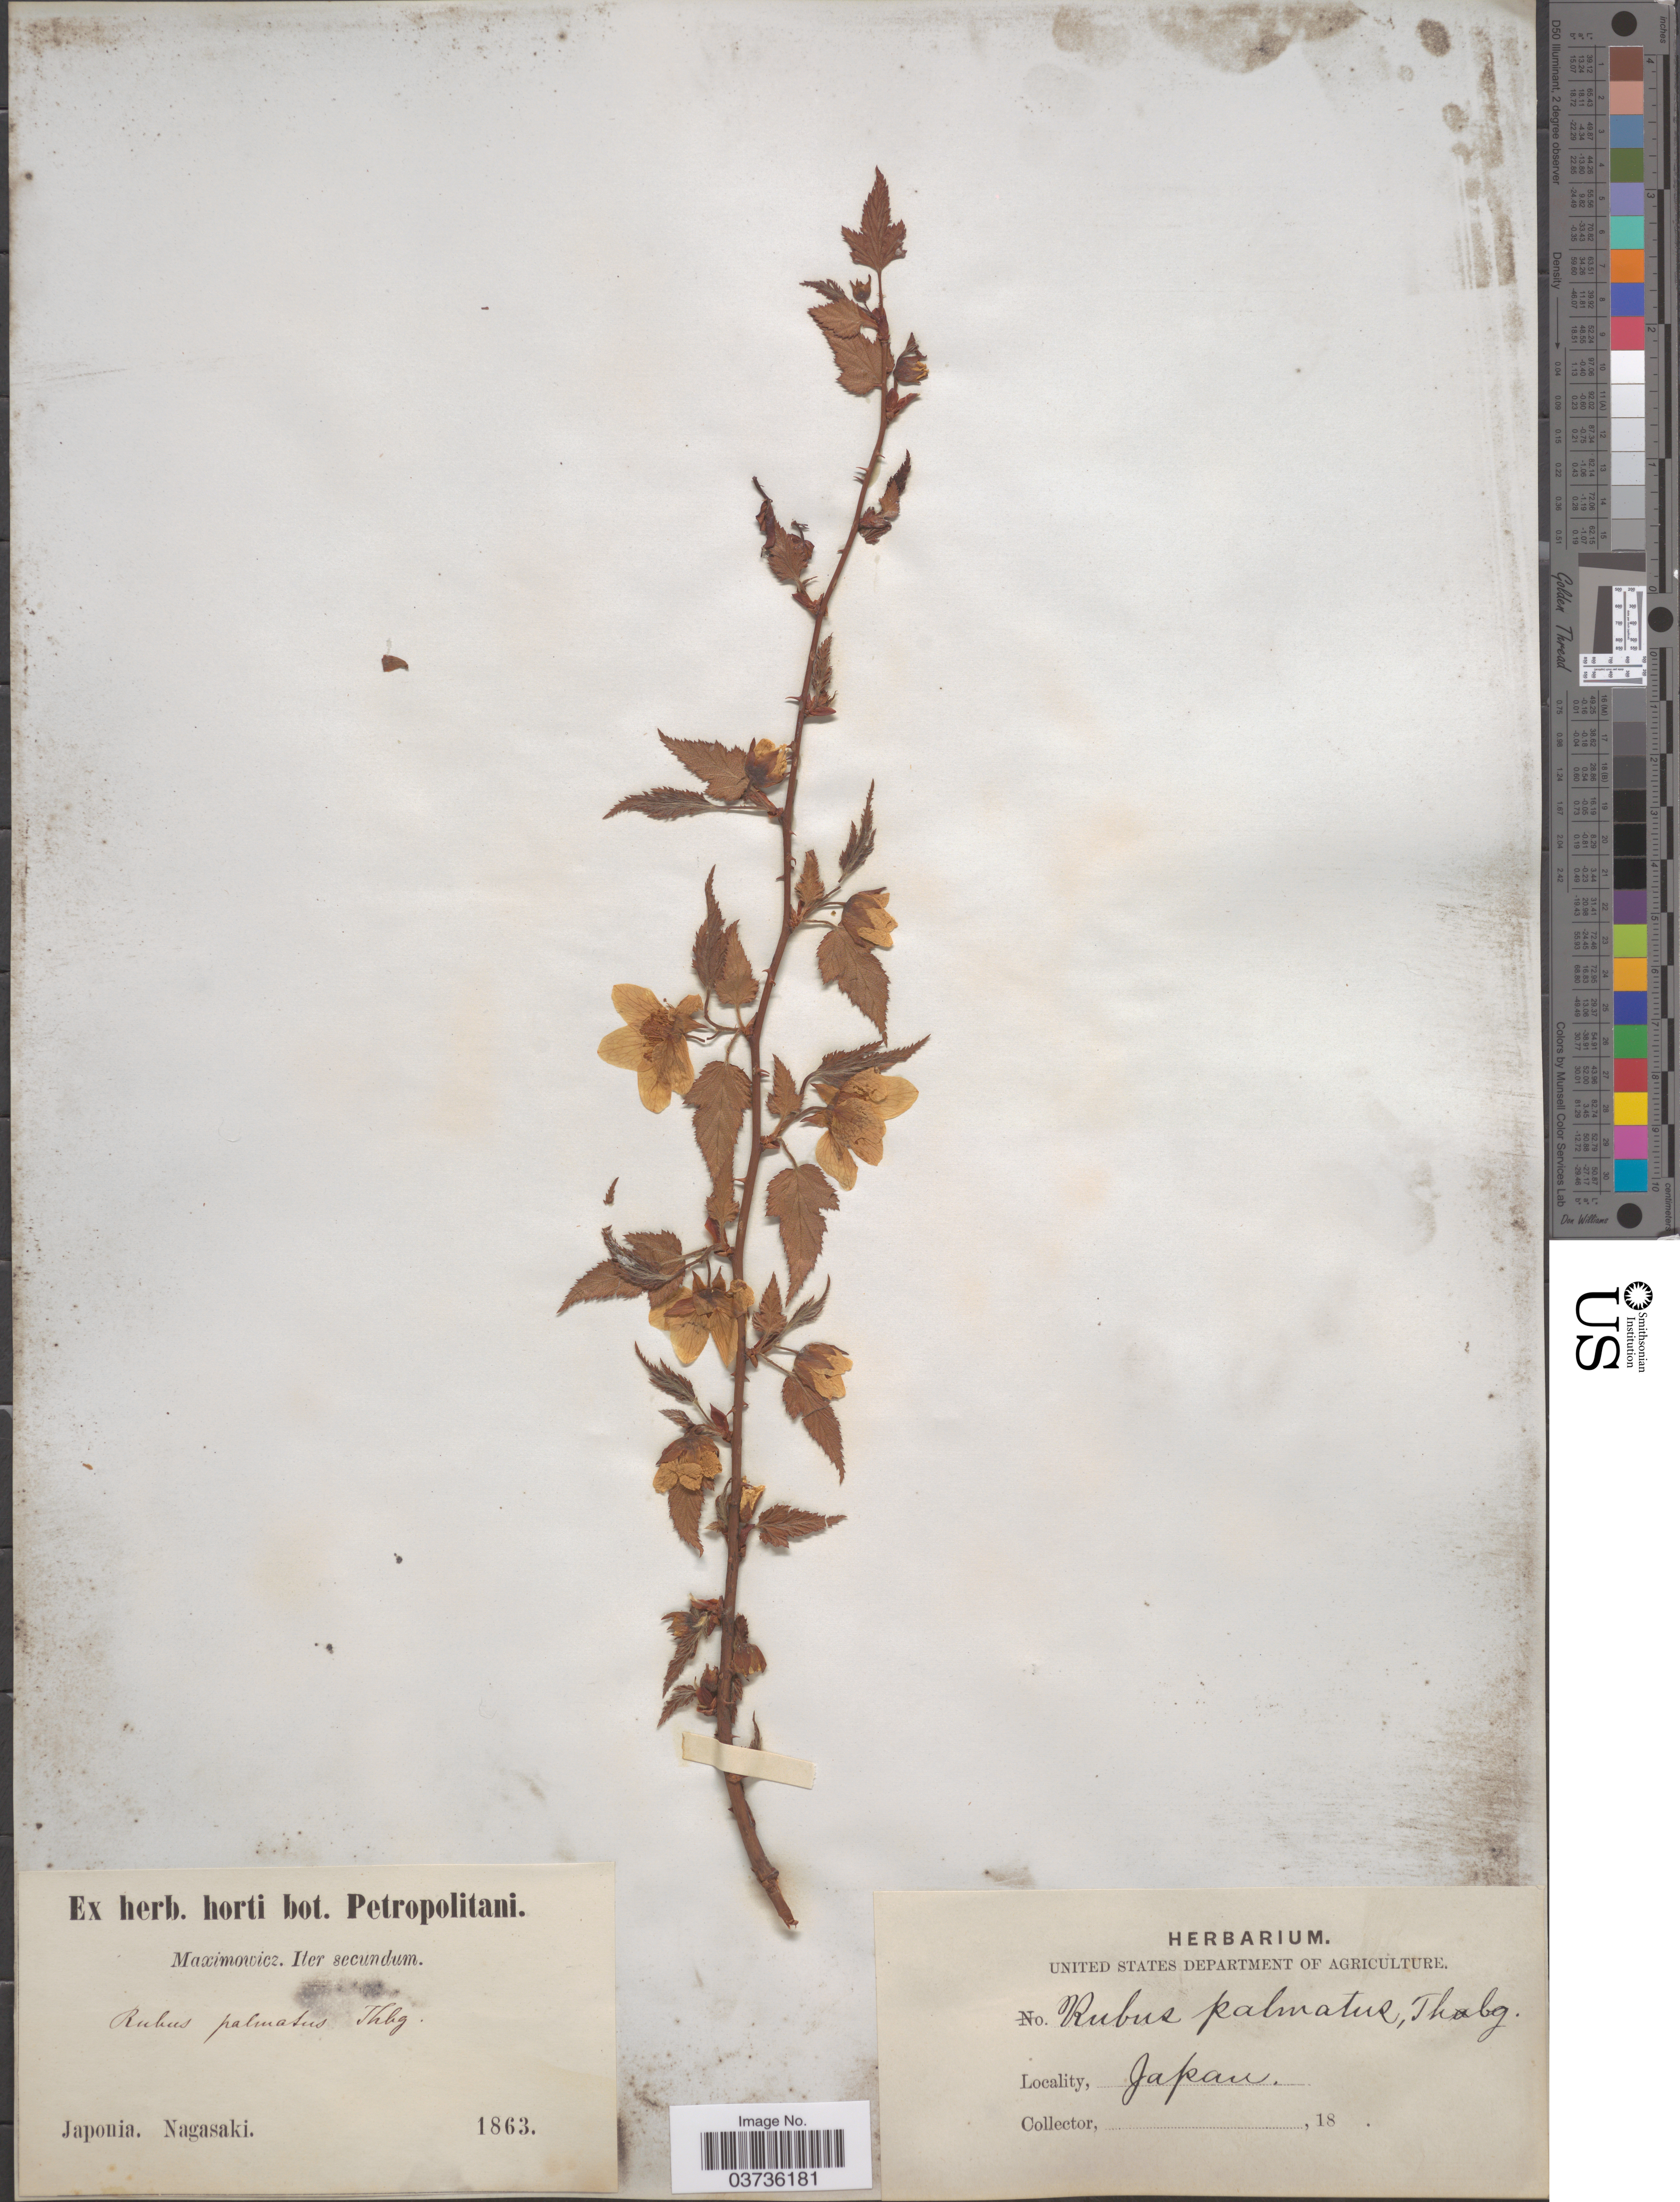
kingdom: Plantae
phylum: Tracheophyta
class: Magnoliopsida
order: Rosales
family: Rosaceae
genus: Rubus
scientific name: Rubus palmatus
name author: Thunb.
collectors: Maximowicz, --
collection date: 1863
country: Japan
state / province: Nagasaki